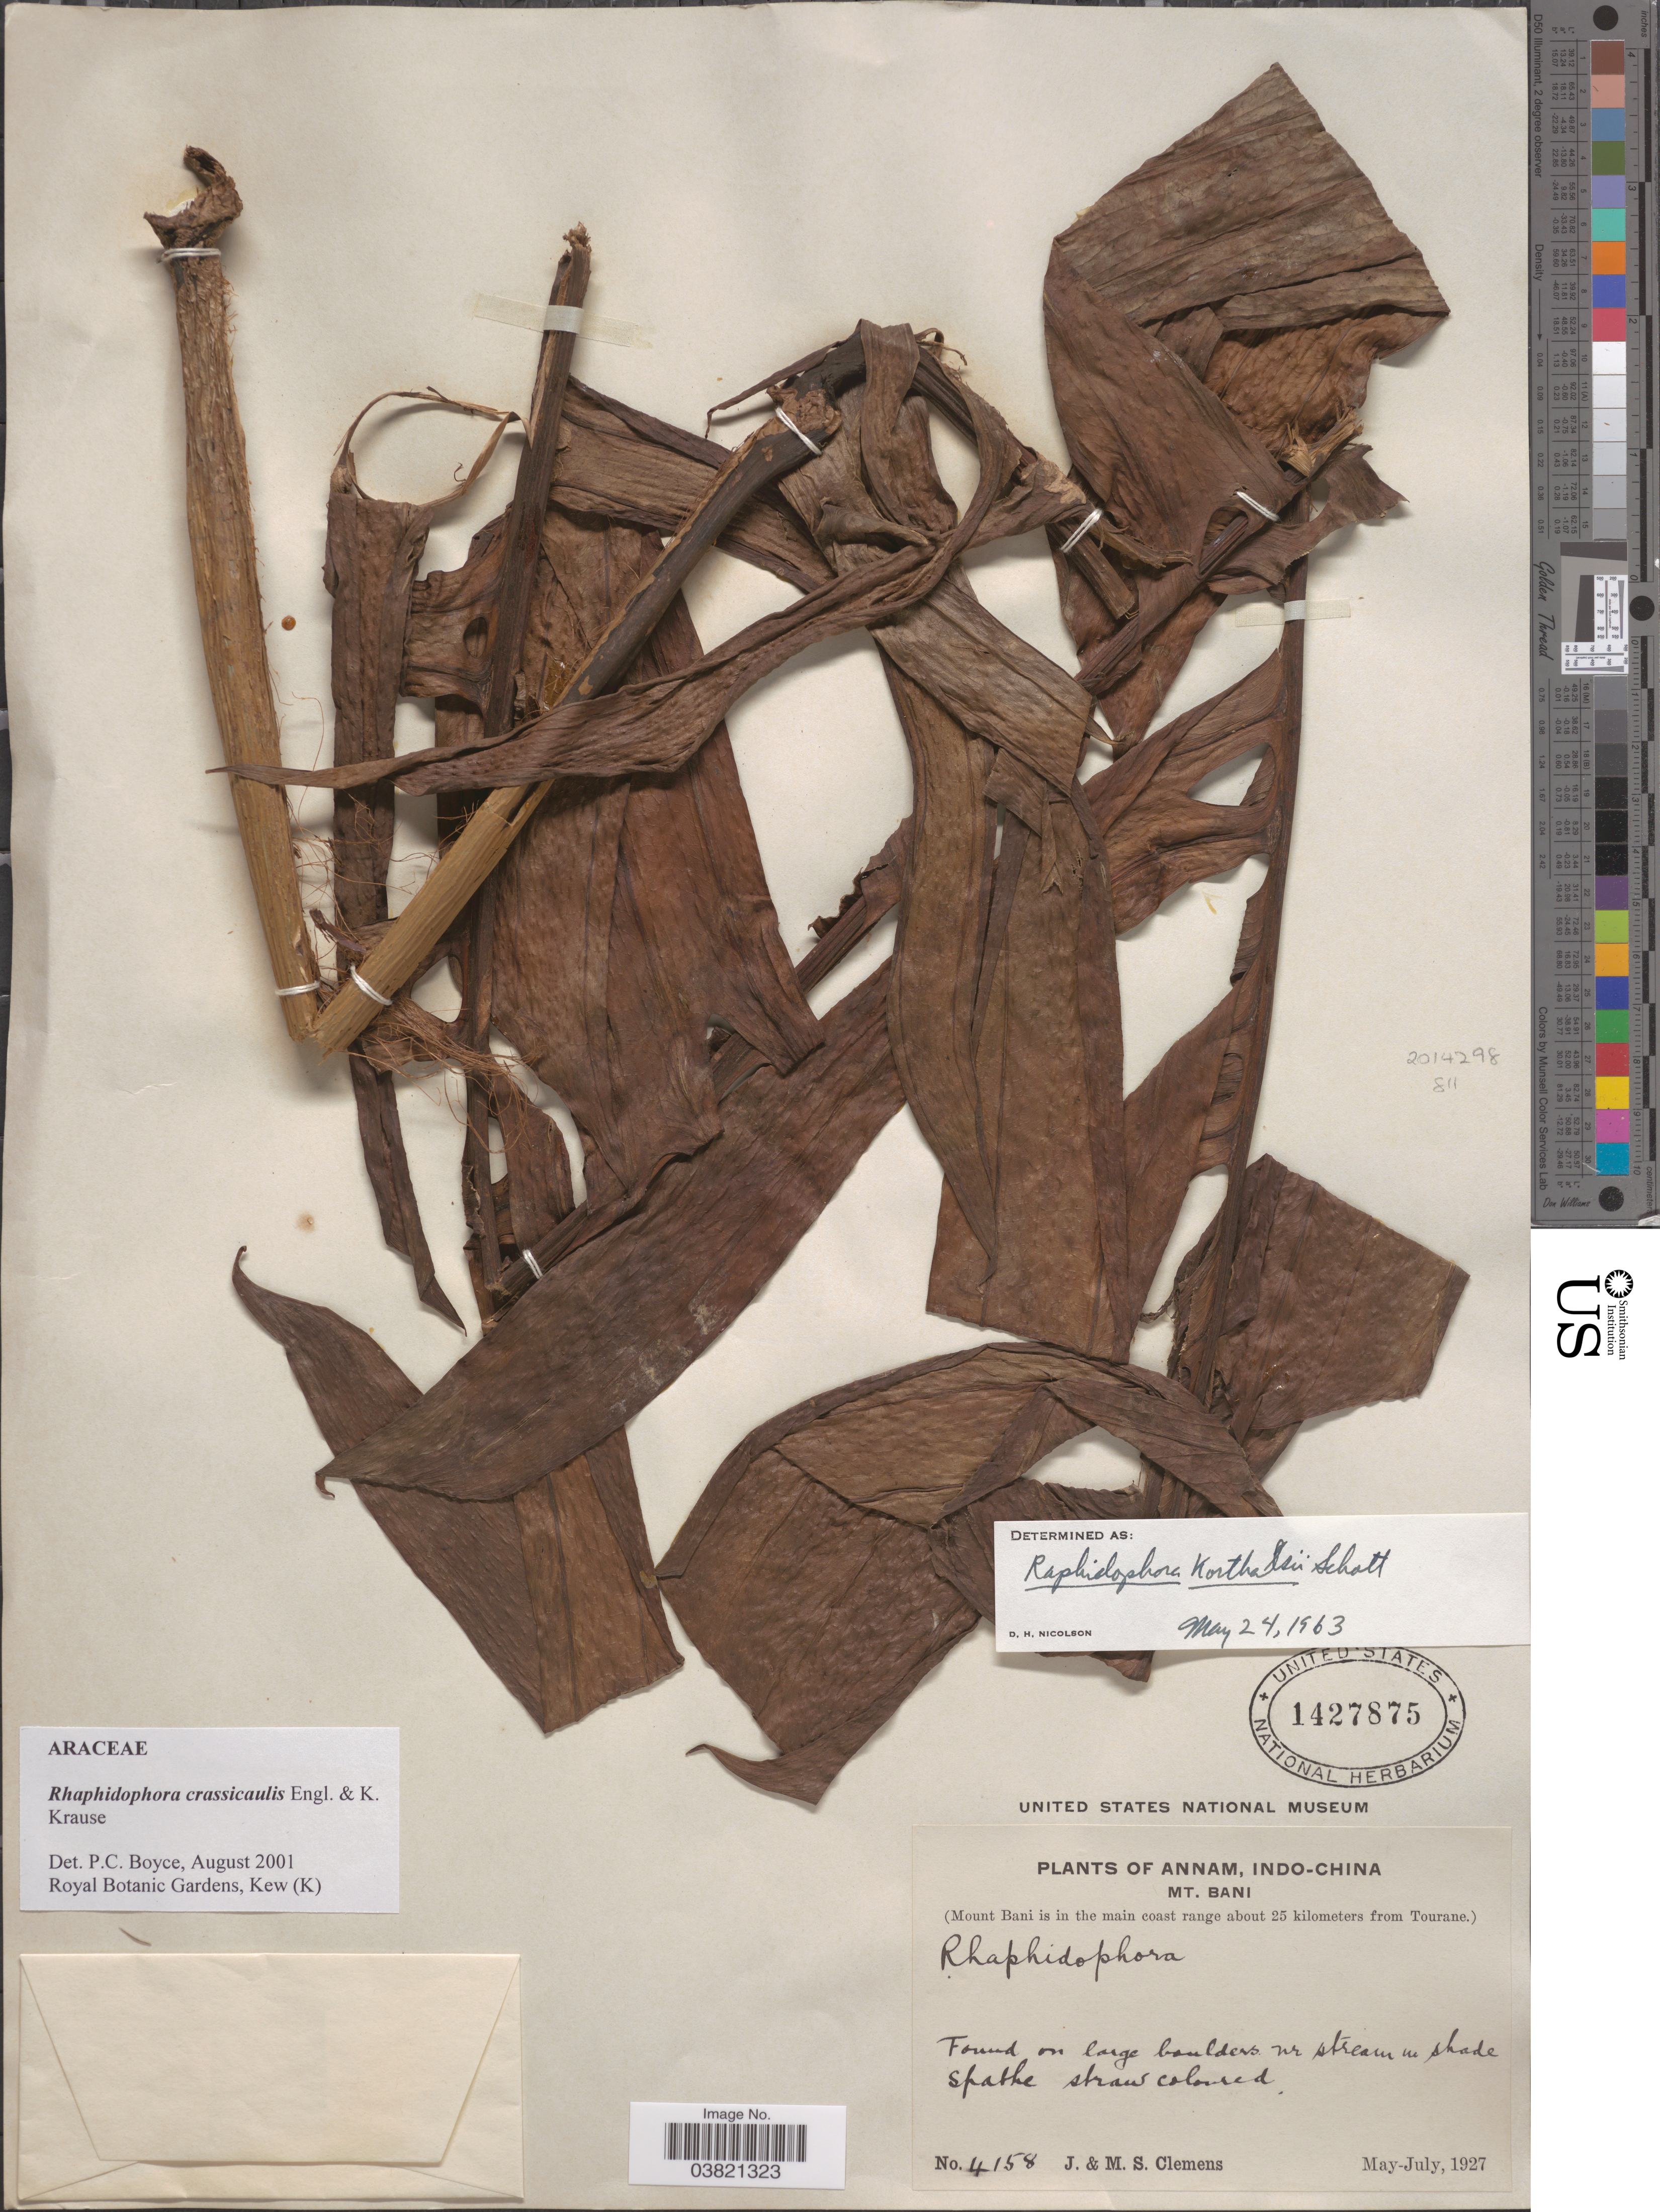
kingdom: Plantae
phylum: Tracheophyta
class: Liliopsida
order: Alismatales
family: Araceae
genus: Rhaphidophora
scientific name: Rhaphidophora crassicaulis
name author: Engl. & K. Krause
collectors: J. Clemens & M. S. Clemens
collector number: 4158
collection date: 1927-05/1927-07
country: Vietnam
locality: Annam. Mt. Bani. (Mount Bani is in the main coast range about 25 kilometers from Tourane).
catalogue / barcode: US 1427875